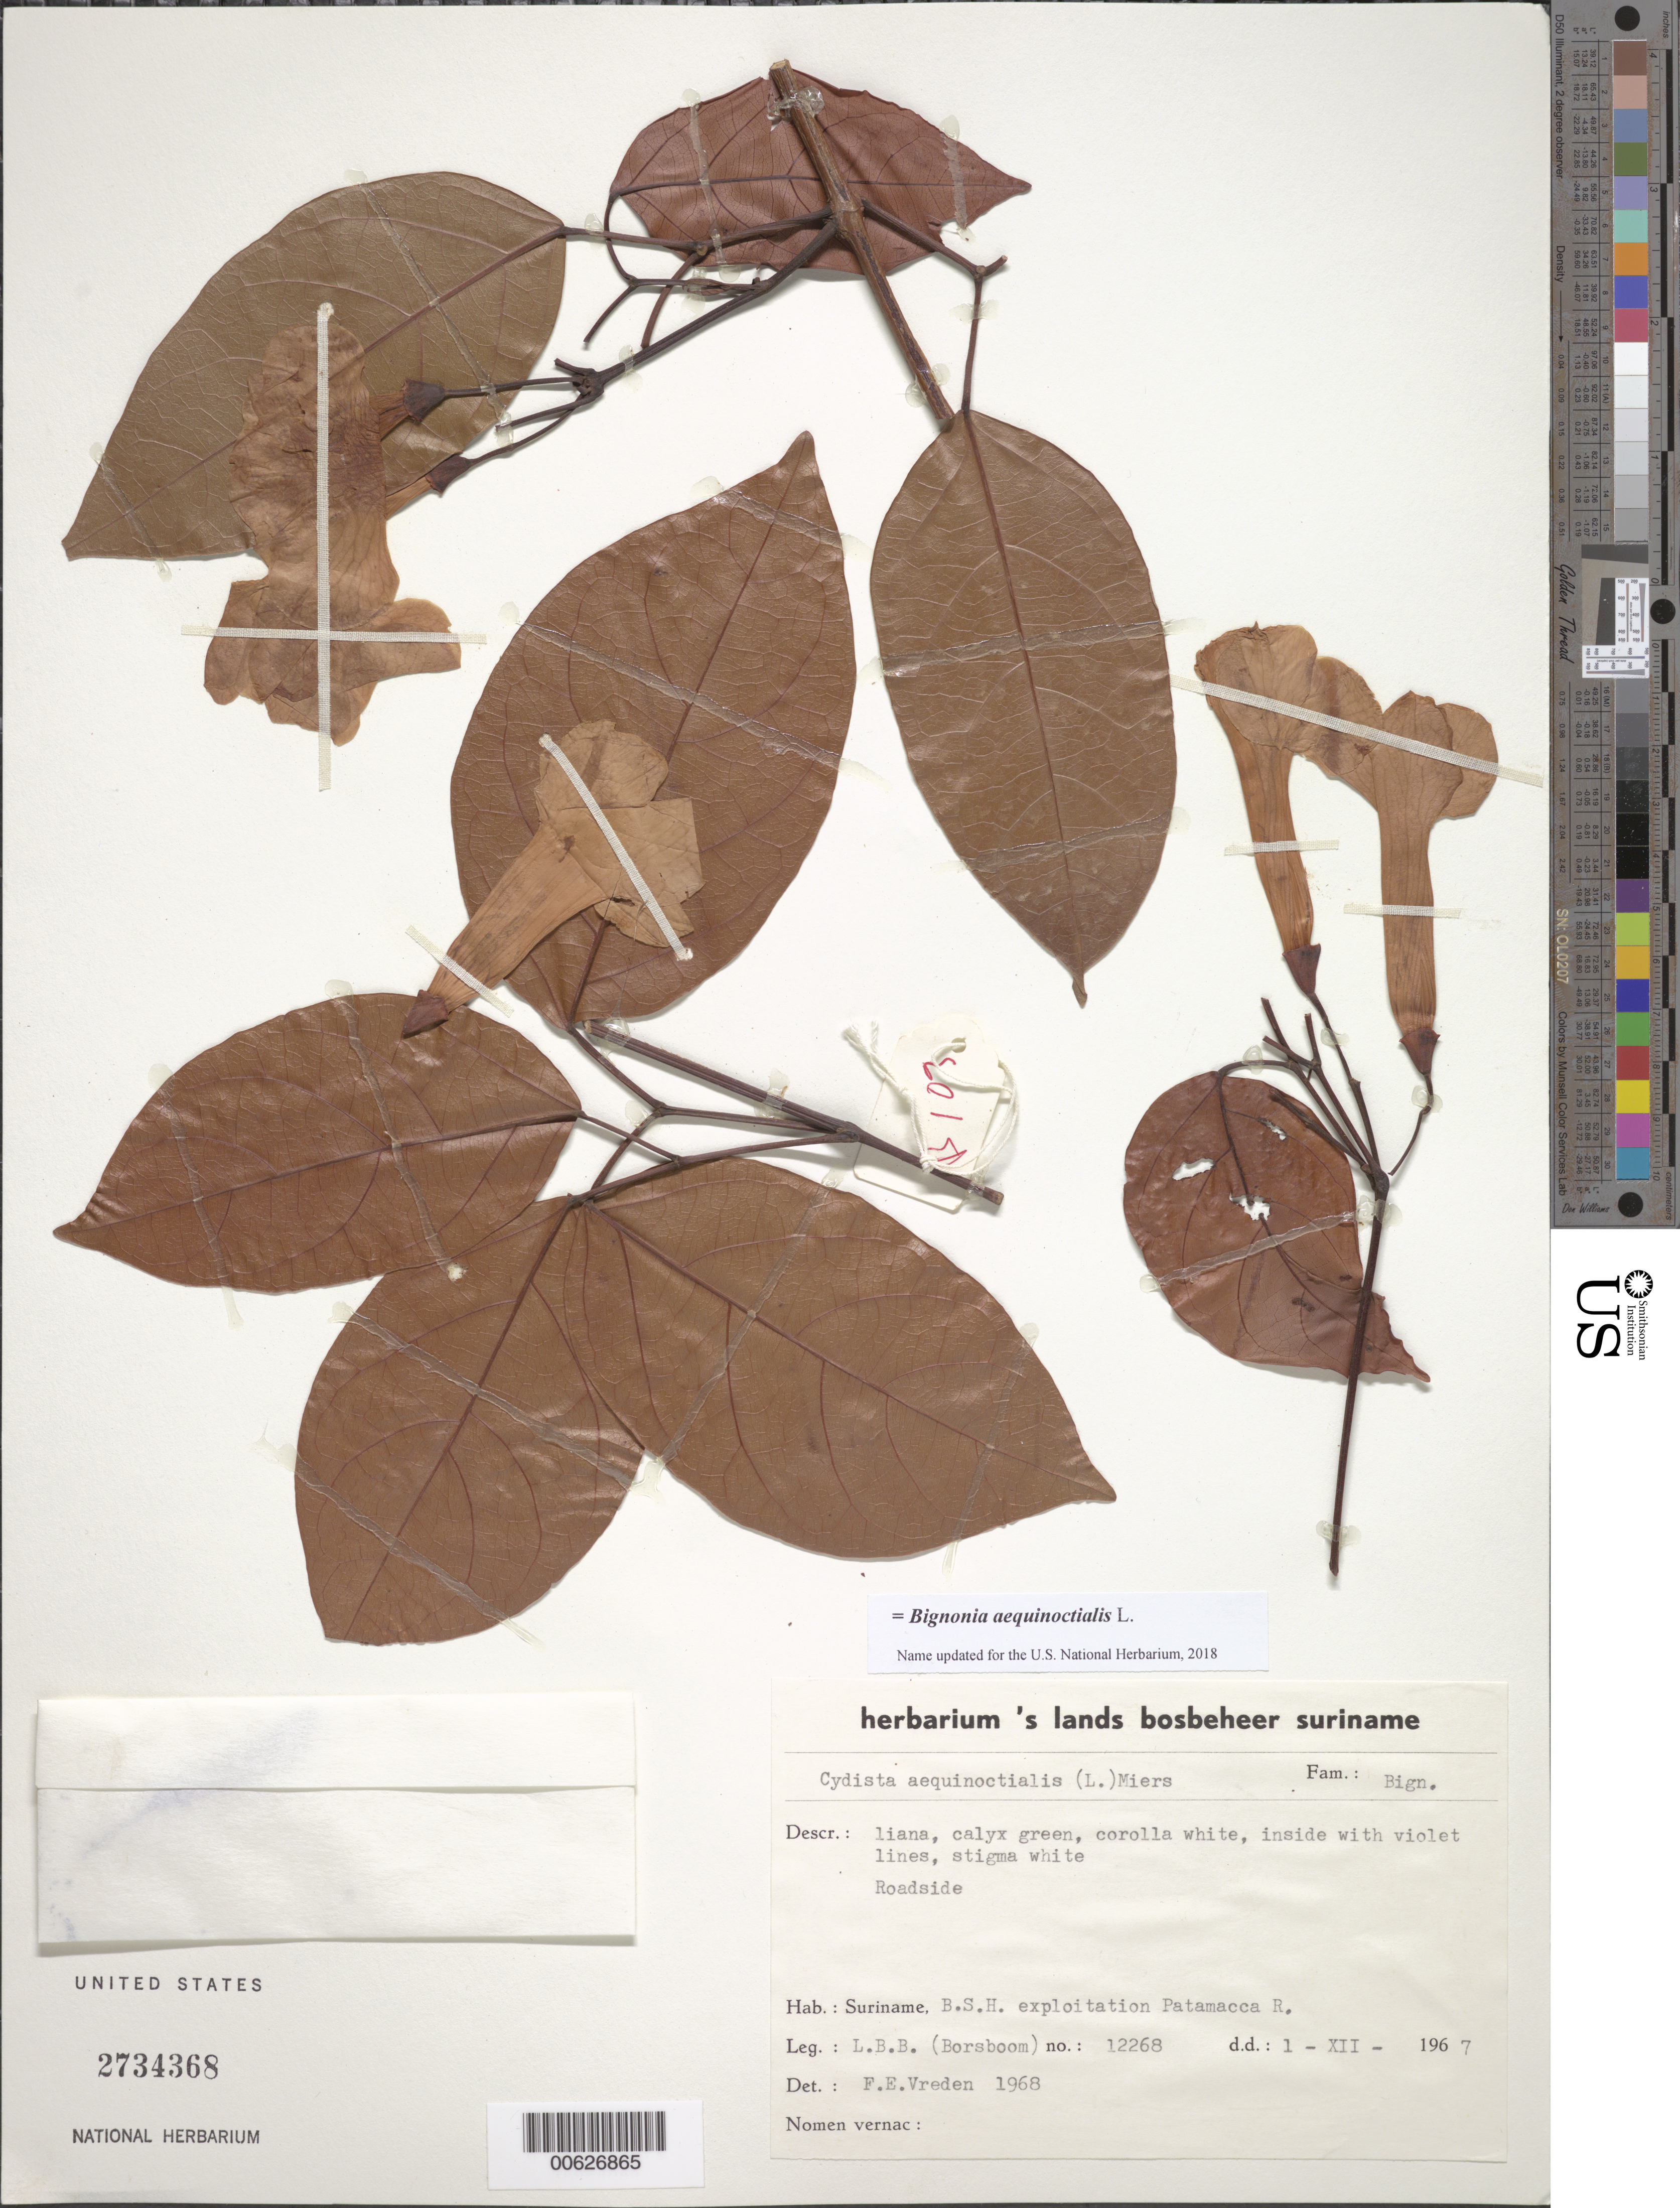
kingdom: Plantae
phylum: Tracheophyta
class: Magnoliopsida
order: Lamiales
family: Bignoniaceae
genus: Bignonia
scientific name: Bignonia aequinoctialis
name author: L.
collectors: J. Boerboom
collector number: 12268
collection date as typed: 1-Dec-67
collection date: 1967-12-01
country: Suriname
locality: Patamacca R., B.S.H. exploitation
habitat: Roadside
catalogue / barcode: US 2734368